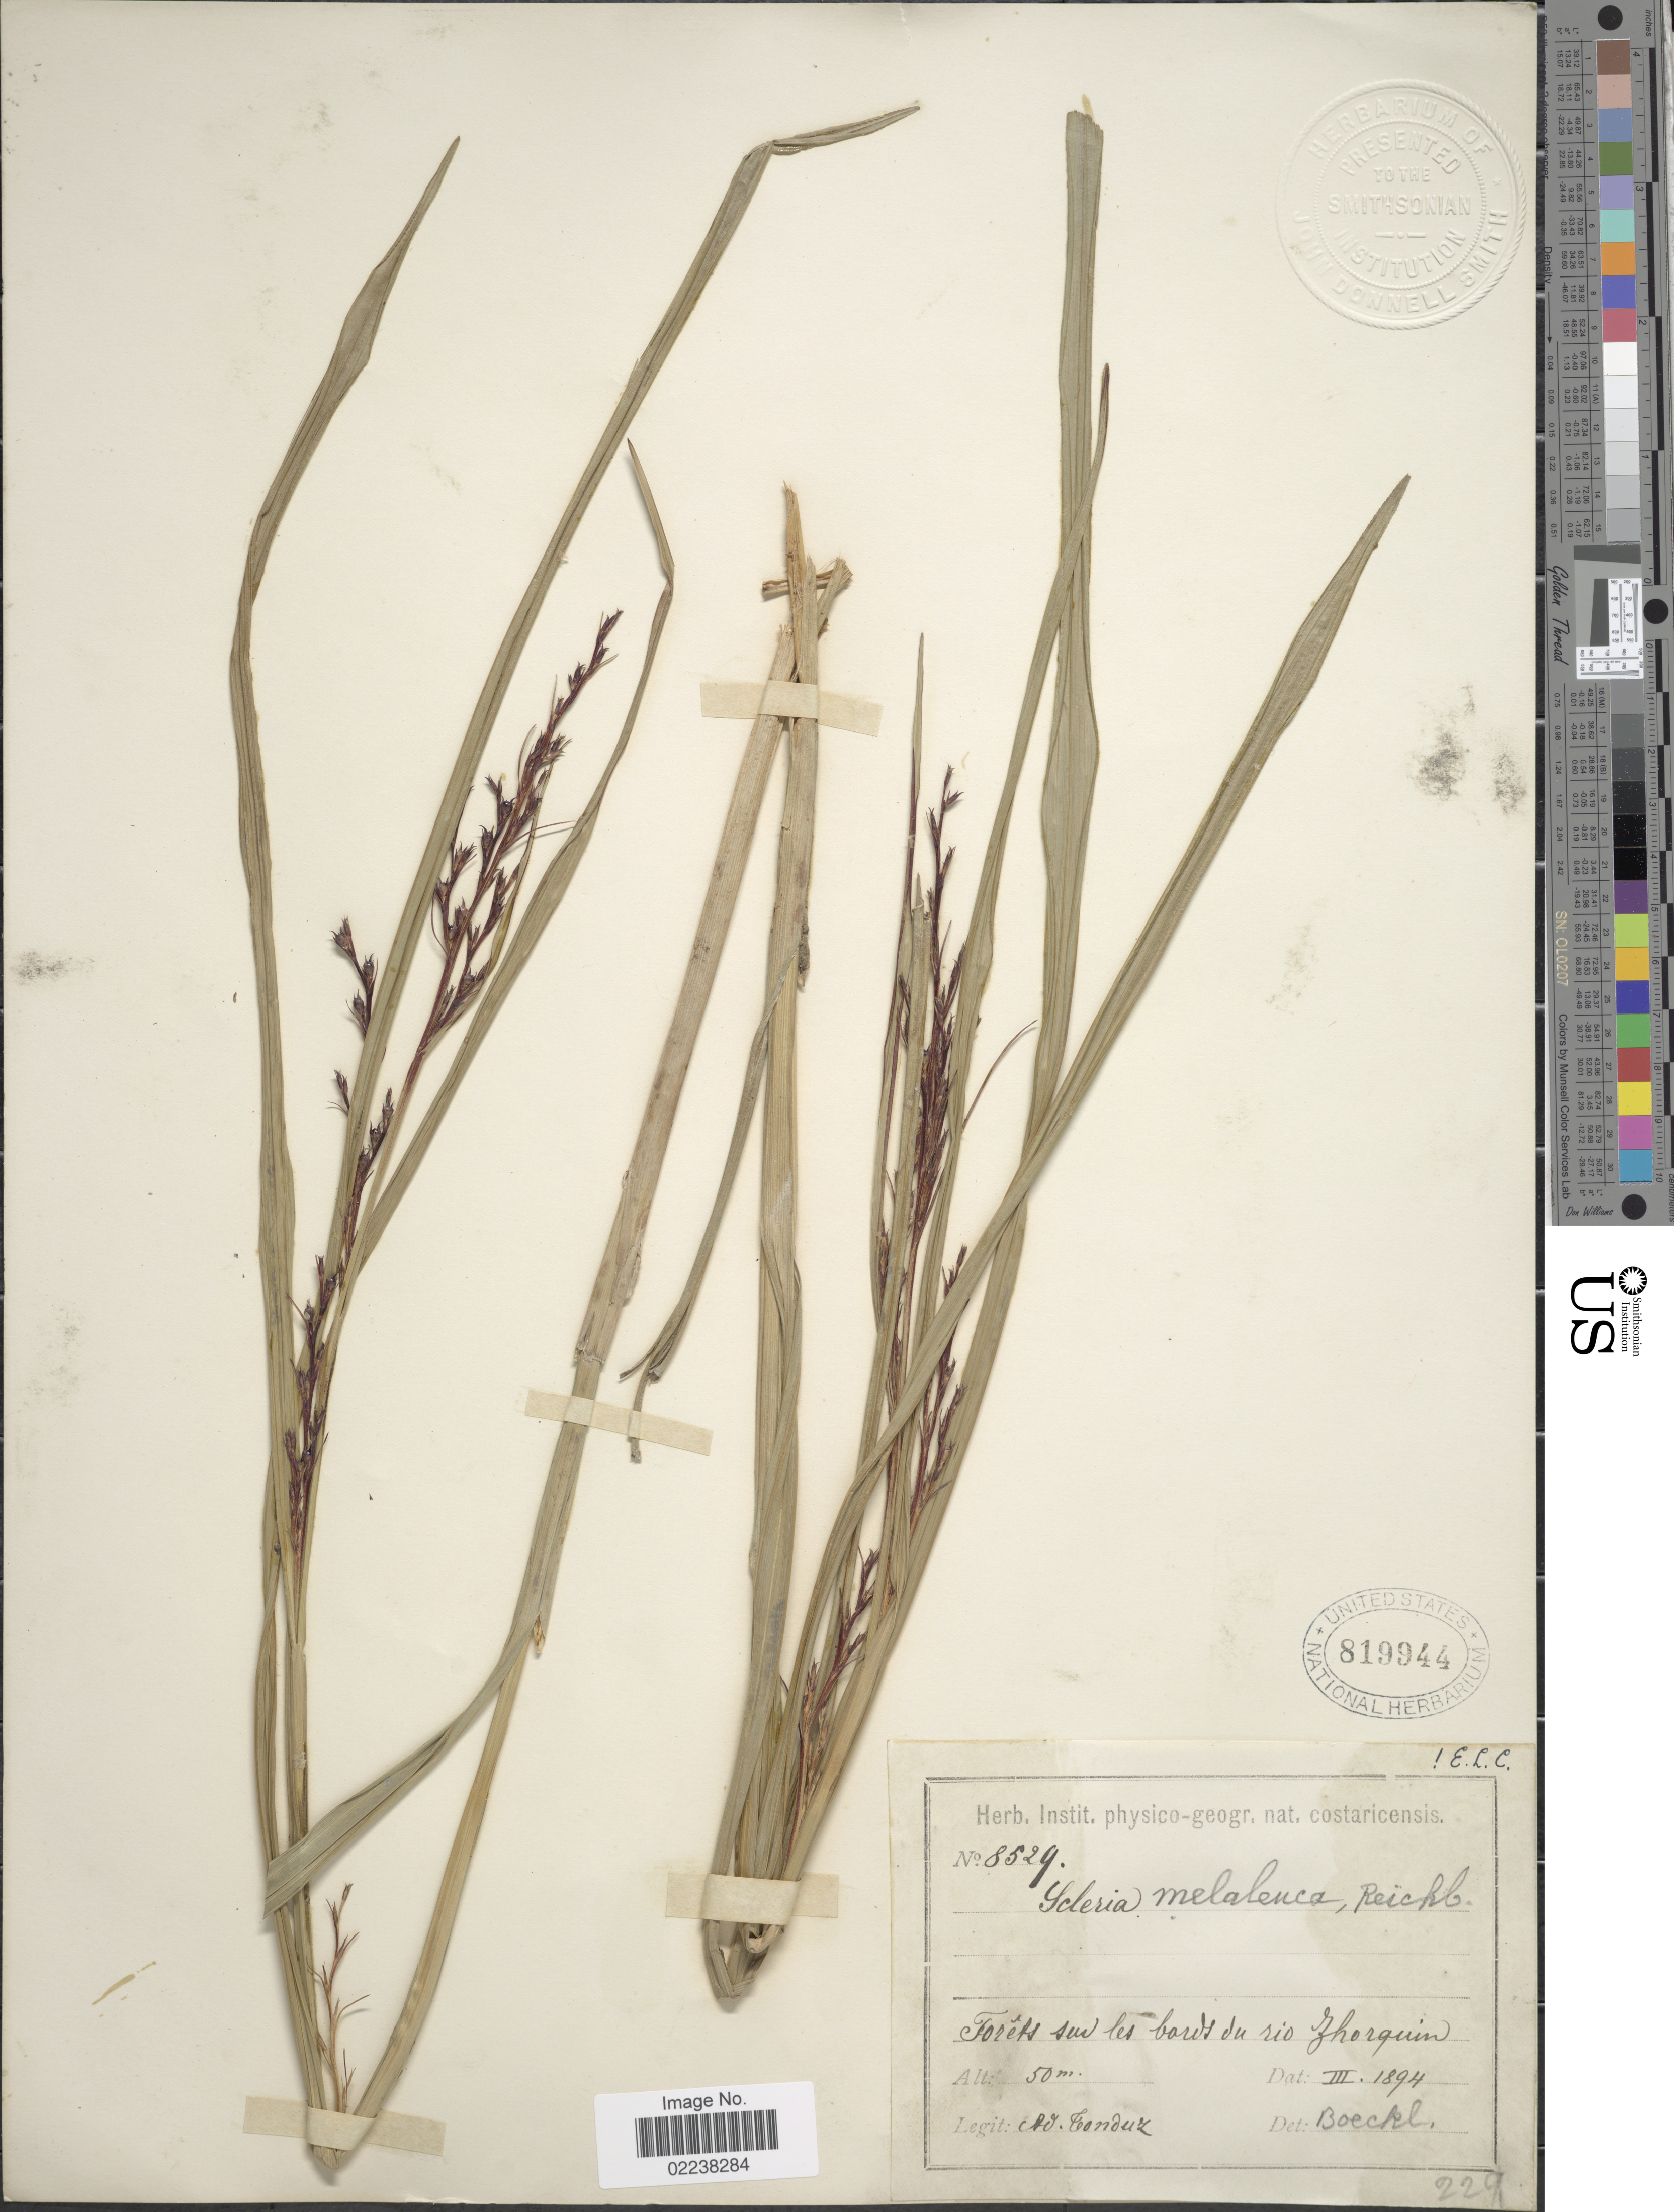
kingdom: Plantae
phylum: Tracheophyta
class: Liliopsida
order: Poales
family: Cyperaceae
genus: Scleria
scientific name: Scleria gaertneri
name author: Raddi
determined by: Strong, Mark T., (BOT), Smithsonian Institution - National Museum of Natural History (UNITED STATES)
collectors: A. Tonduz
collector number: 8529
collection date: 1894-03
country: Costa Rica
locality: Forets sur les bords du rio Zhorquin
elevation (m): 50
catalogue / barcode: US 819944